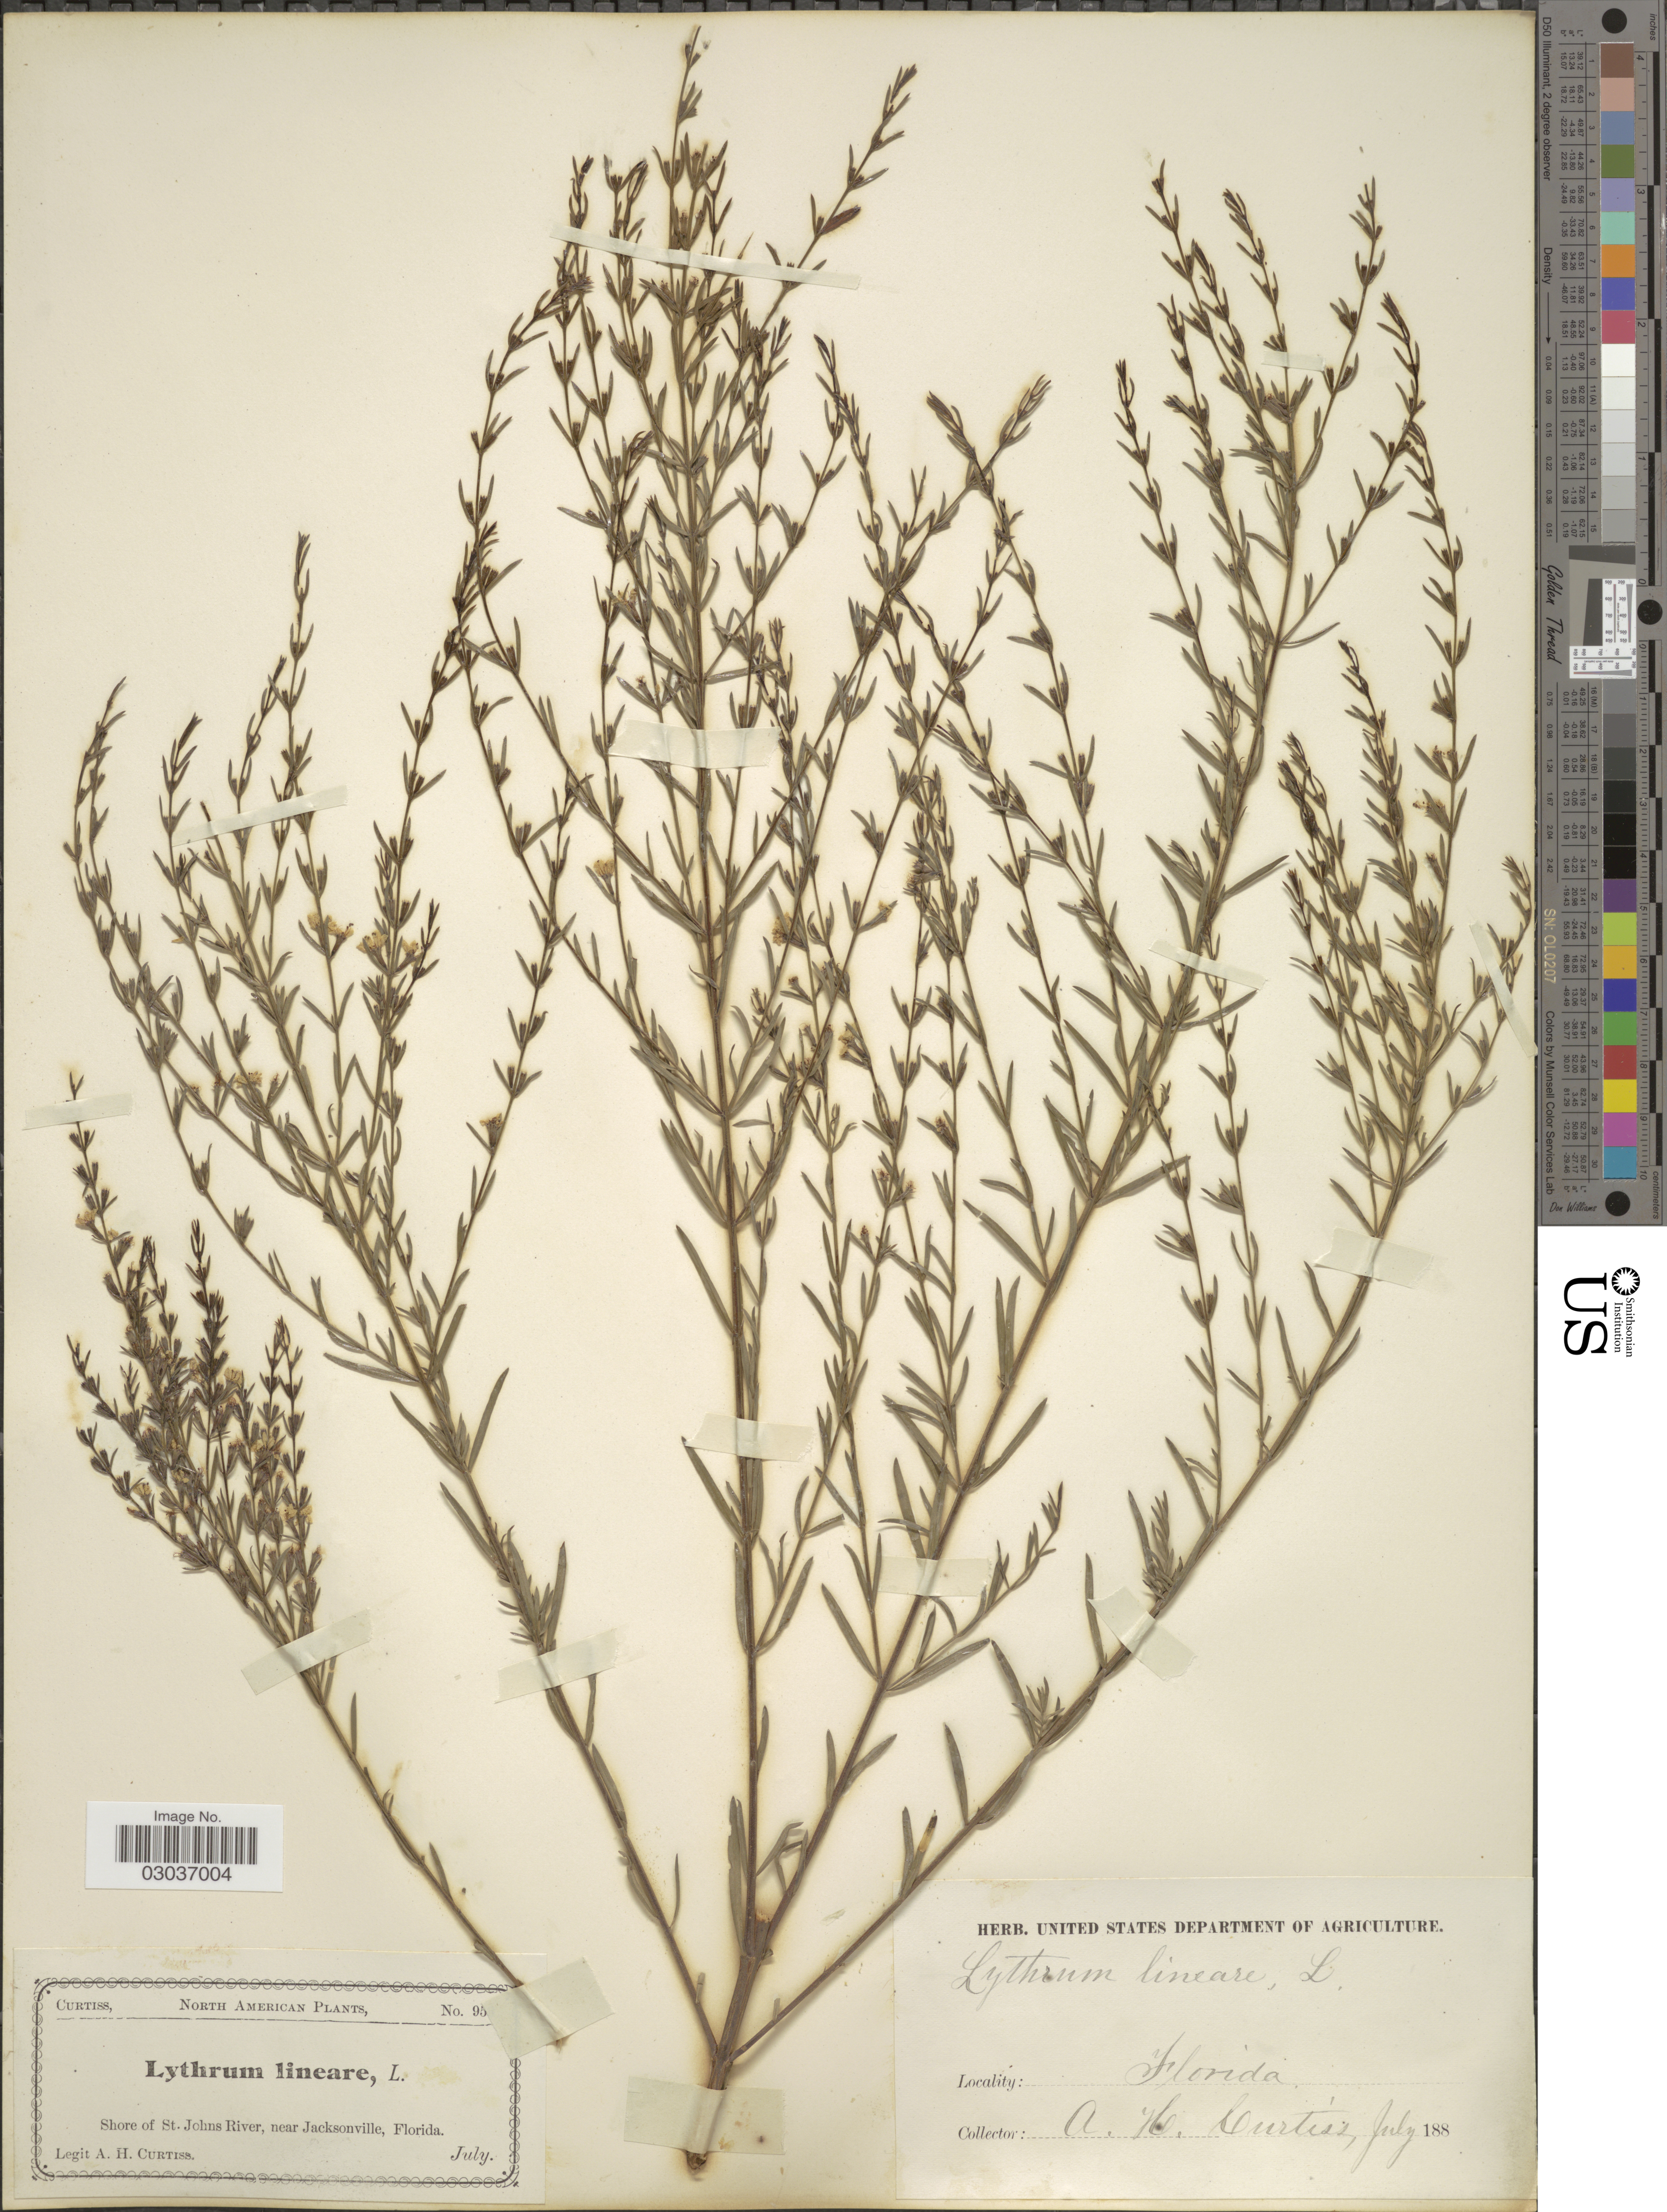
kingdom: Plantae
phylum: Tracheophyta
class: Magnoliopsida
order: Myrtales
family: Lythraceae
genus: Lythrum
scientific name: Lythrum lineare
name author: L.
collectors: A. H. Curtiss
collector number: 95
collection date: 1888-07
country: United States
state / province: Florida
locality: Shore of St. Johns River, near Jacksonville.